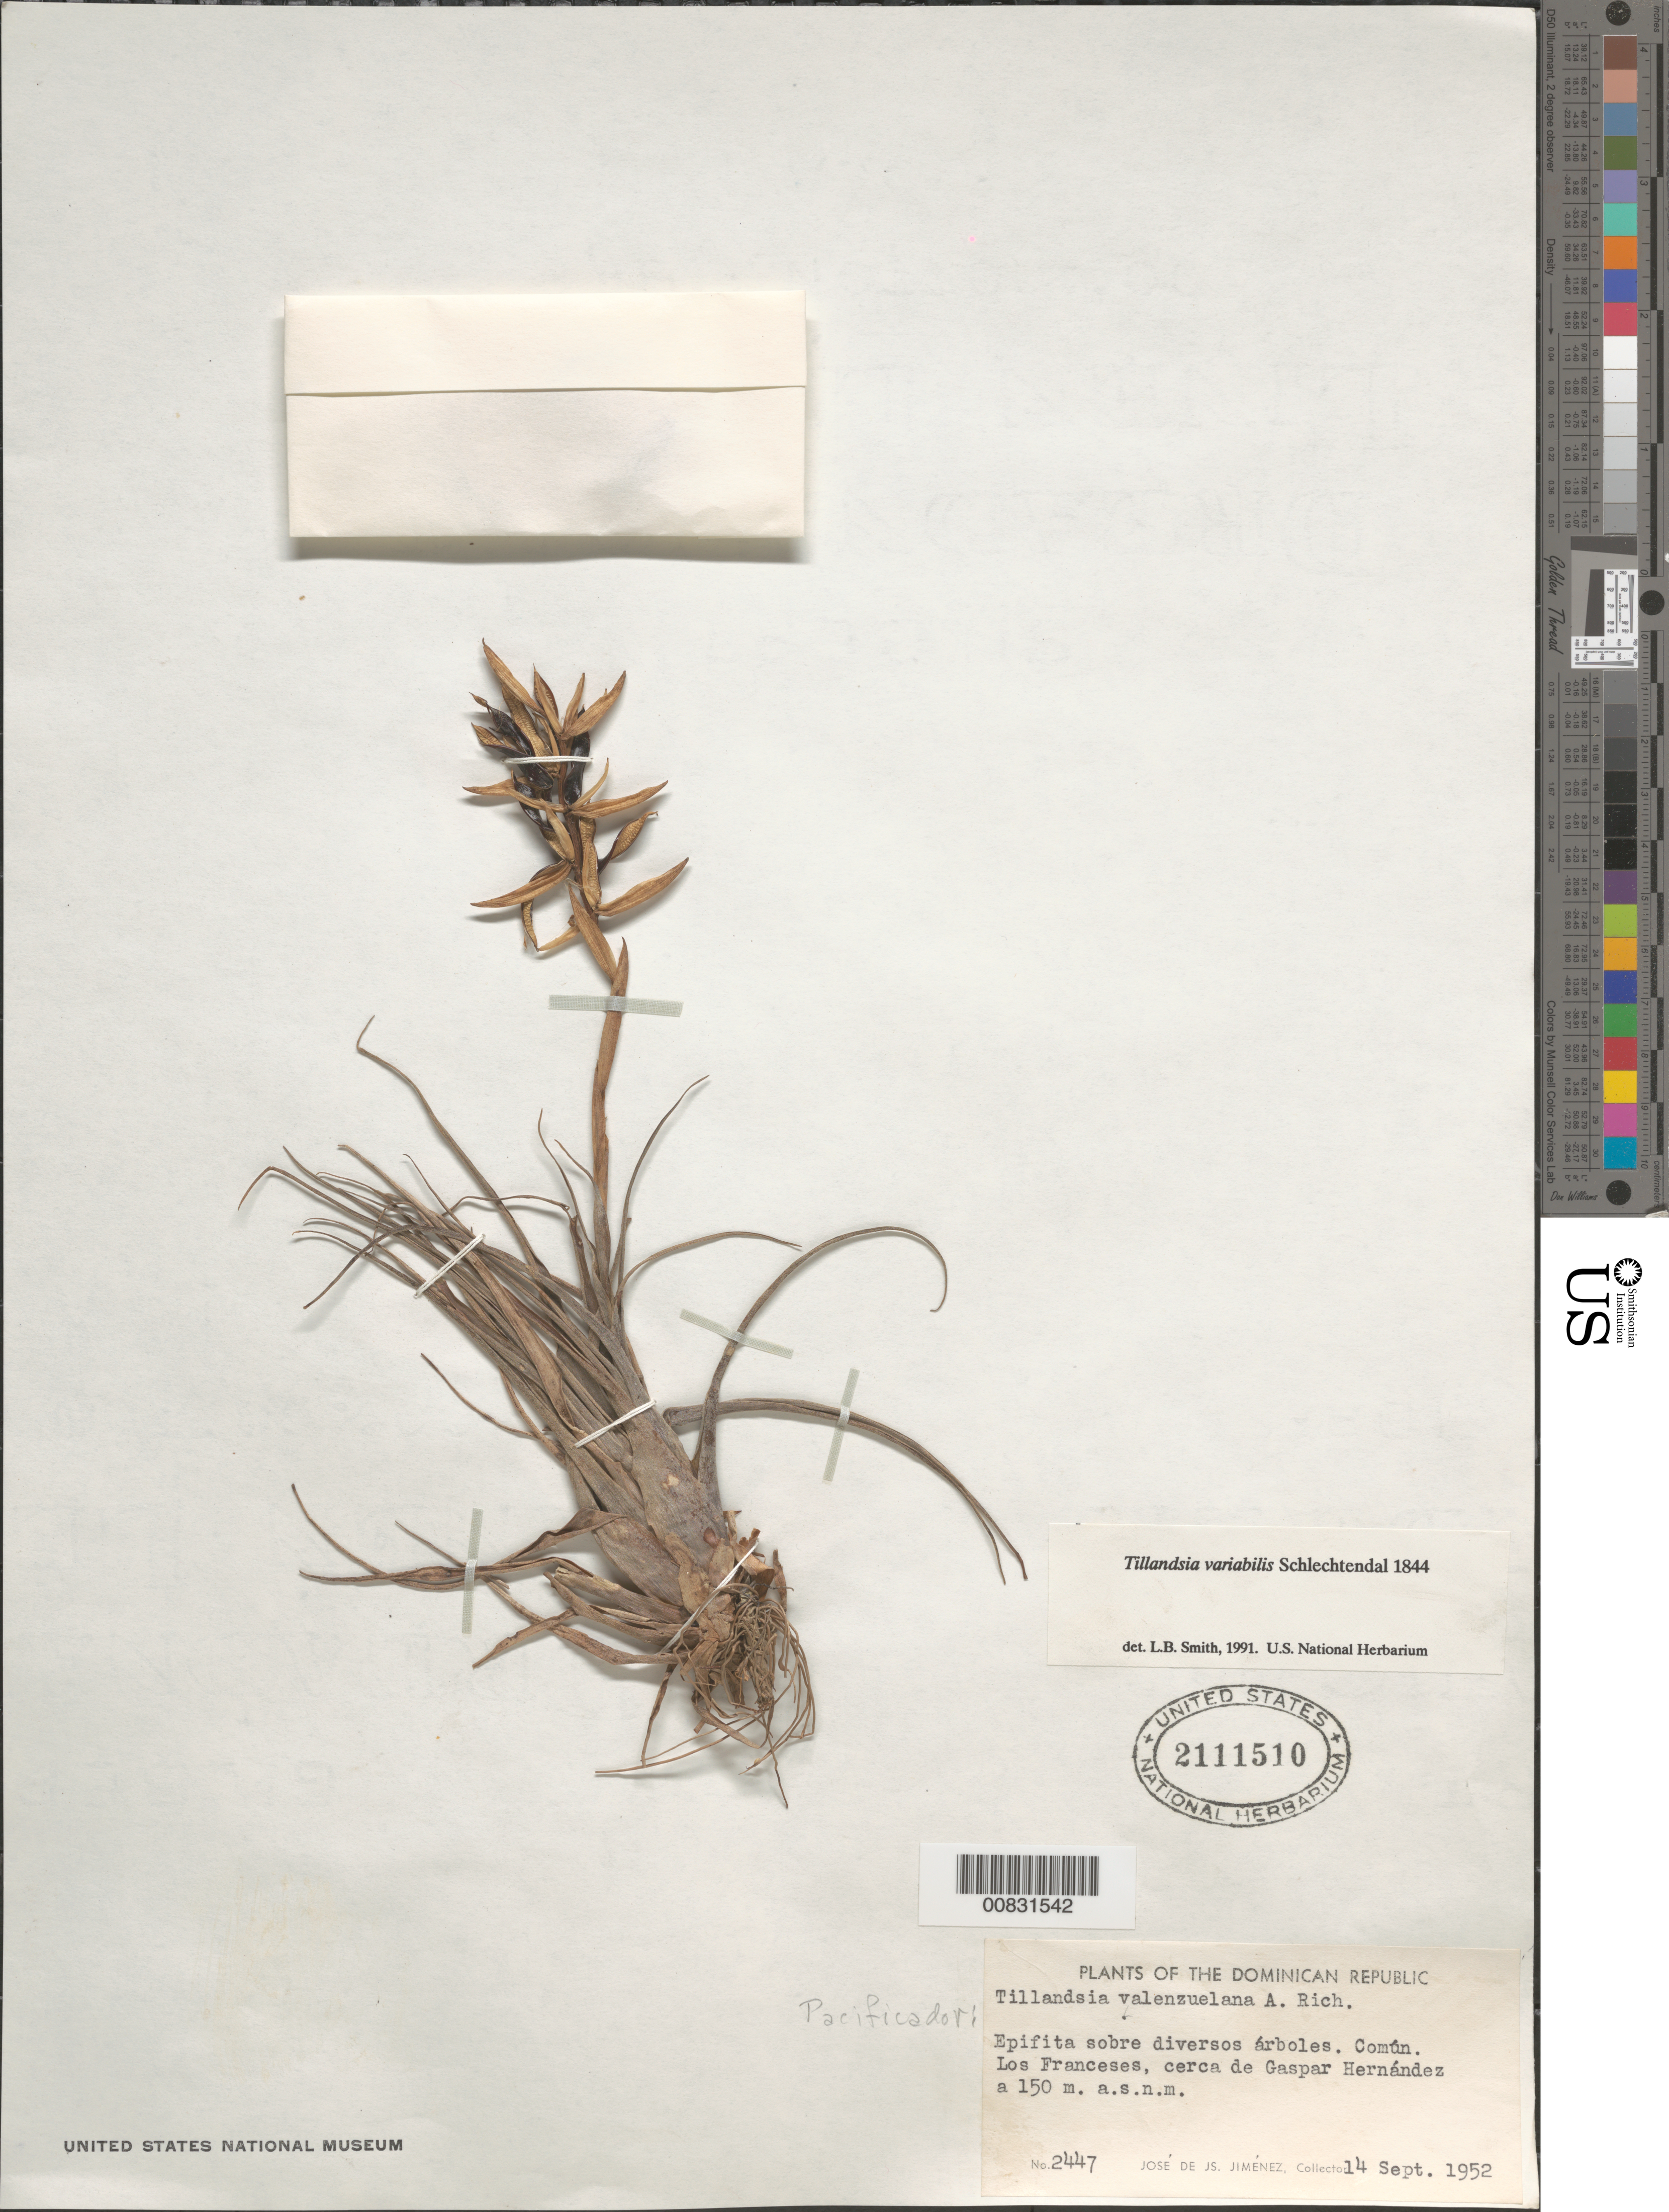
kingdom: Plantae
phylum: Tracheophyta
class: Liliopsida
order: Poales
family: Bromeliaceae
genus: Tillandsia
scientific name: Tillandsia variabilis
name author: Schltdl.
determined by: Smith, Lyman B., (US), NMNH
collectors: J. J. Jiménez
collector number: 2447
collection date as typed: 14 Sep 1952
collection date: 1952-09-14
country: Dominican Republic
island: Hispaniola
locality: Los Franceses, cerca de Gaspar Hernández.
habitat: Sobre diversos árboles.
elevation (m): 150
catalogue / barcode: US 2111510